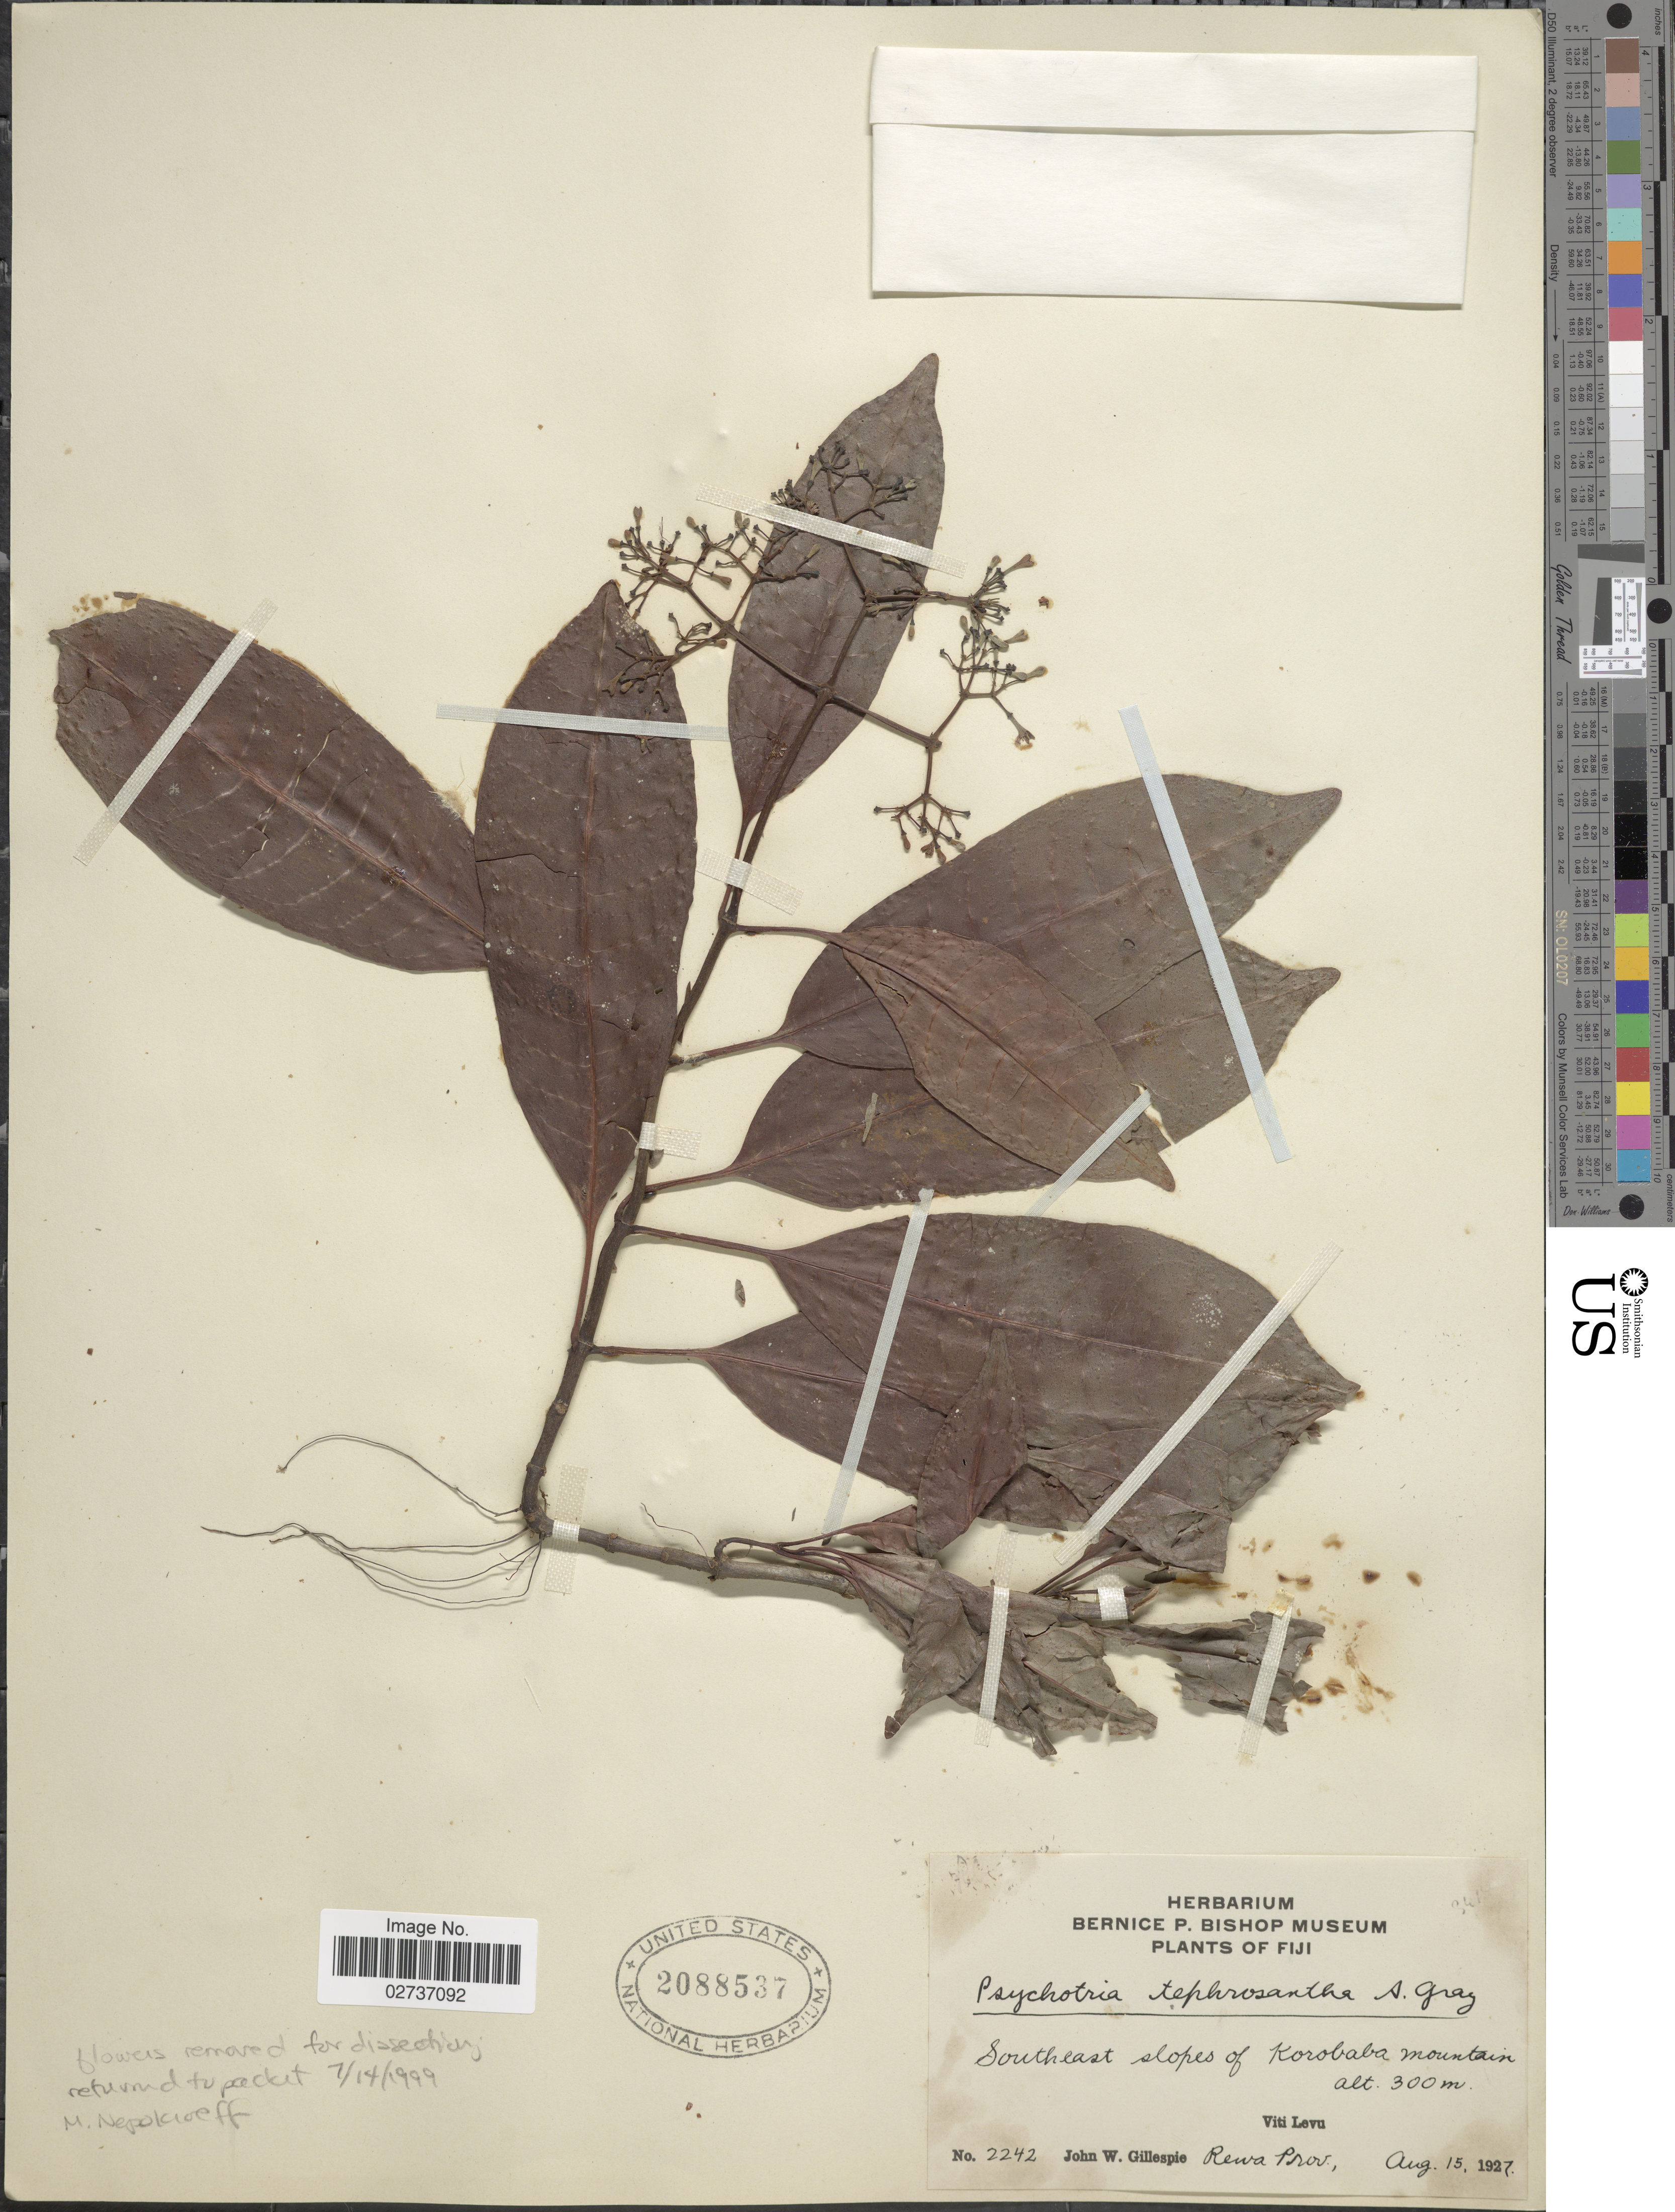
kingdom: Plantae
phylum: Tracheophyta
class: Magnoliopsida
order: Gentianales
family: Rubiaceae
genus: Psychotria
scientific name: Psychotria tephrosantha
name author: A. Gray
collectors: J. W. Gillespie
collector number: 2242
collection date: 1927-08-15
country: Fiji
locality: Southeast slopes of Korobaba mountain. Viti Levu. Rewa Prov.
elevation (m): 300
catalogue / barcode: US 2088537